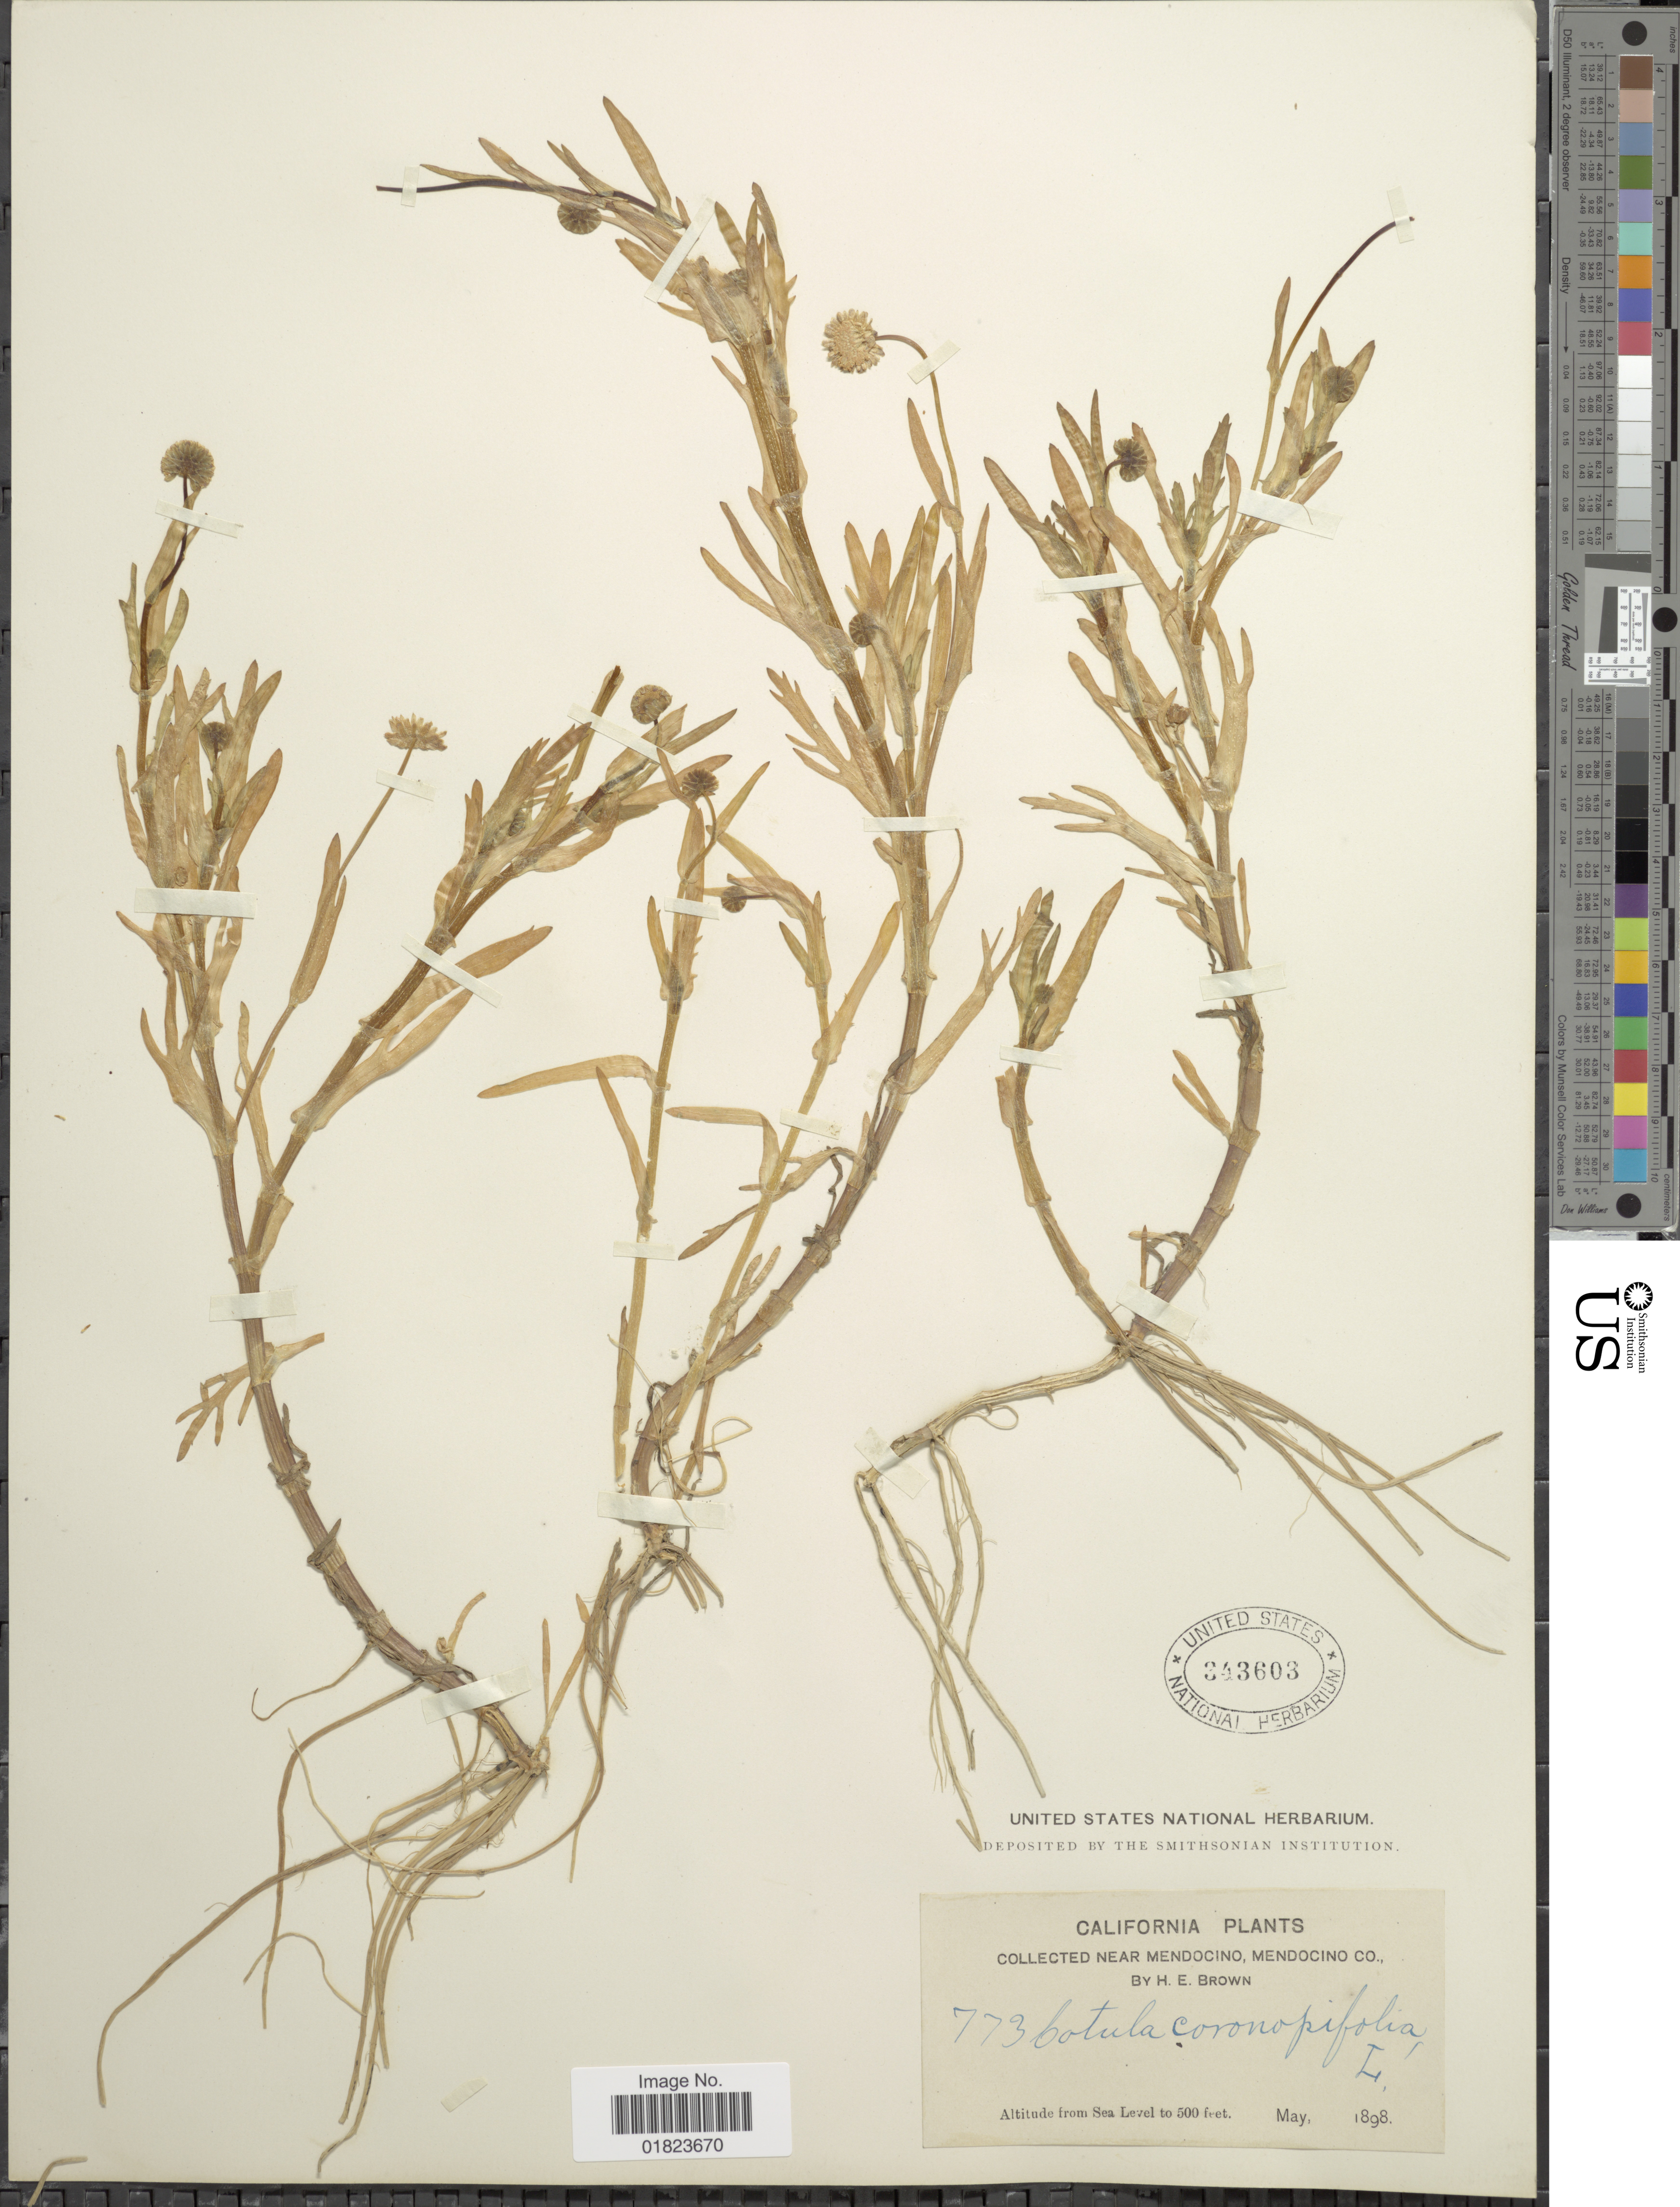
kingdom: Plantae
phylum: Tracheophyta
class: Magnoliopsida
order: Asterales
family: Asteraceae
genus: Cotula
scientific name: Cotula coronopifolia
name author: L.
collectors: H. E. Brown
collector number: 773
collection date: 1898-05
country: United States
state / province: California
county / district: Mendocino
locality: California, Near Mendocino, Mendocino Co.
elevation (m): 152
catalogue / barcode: US 343603